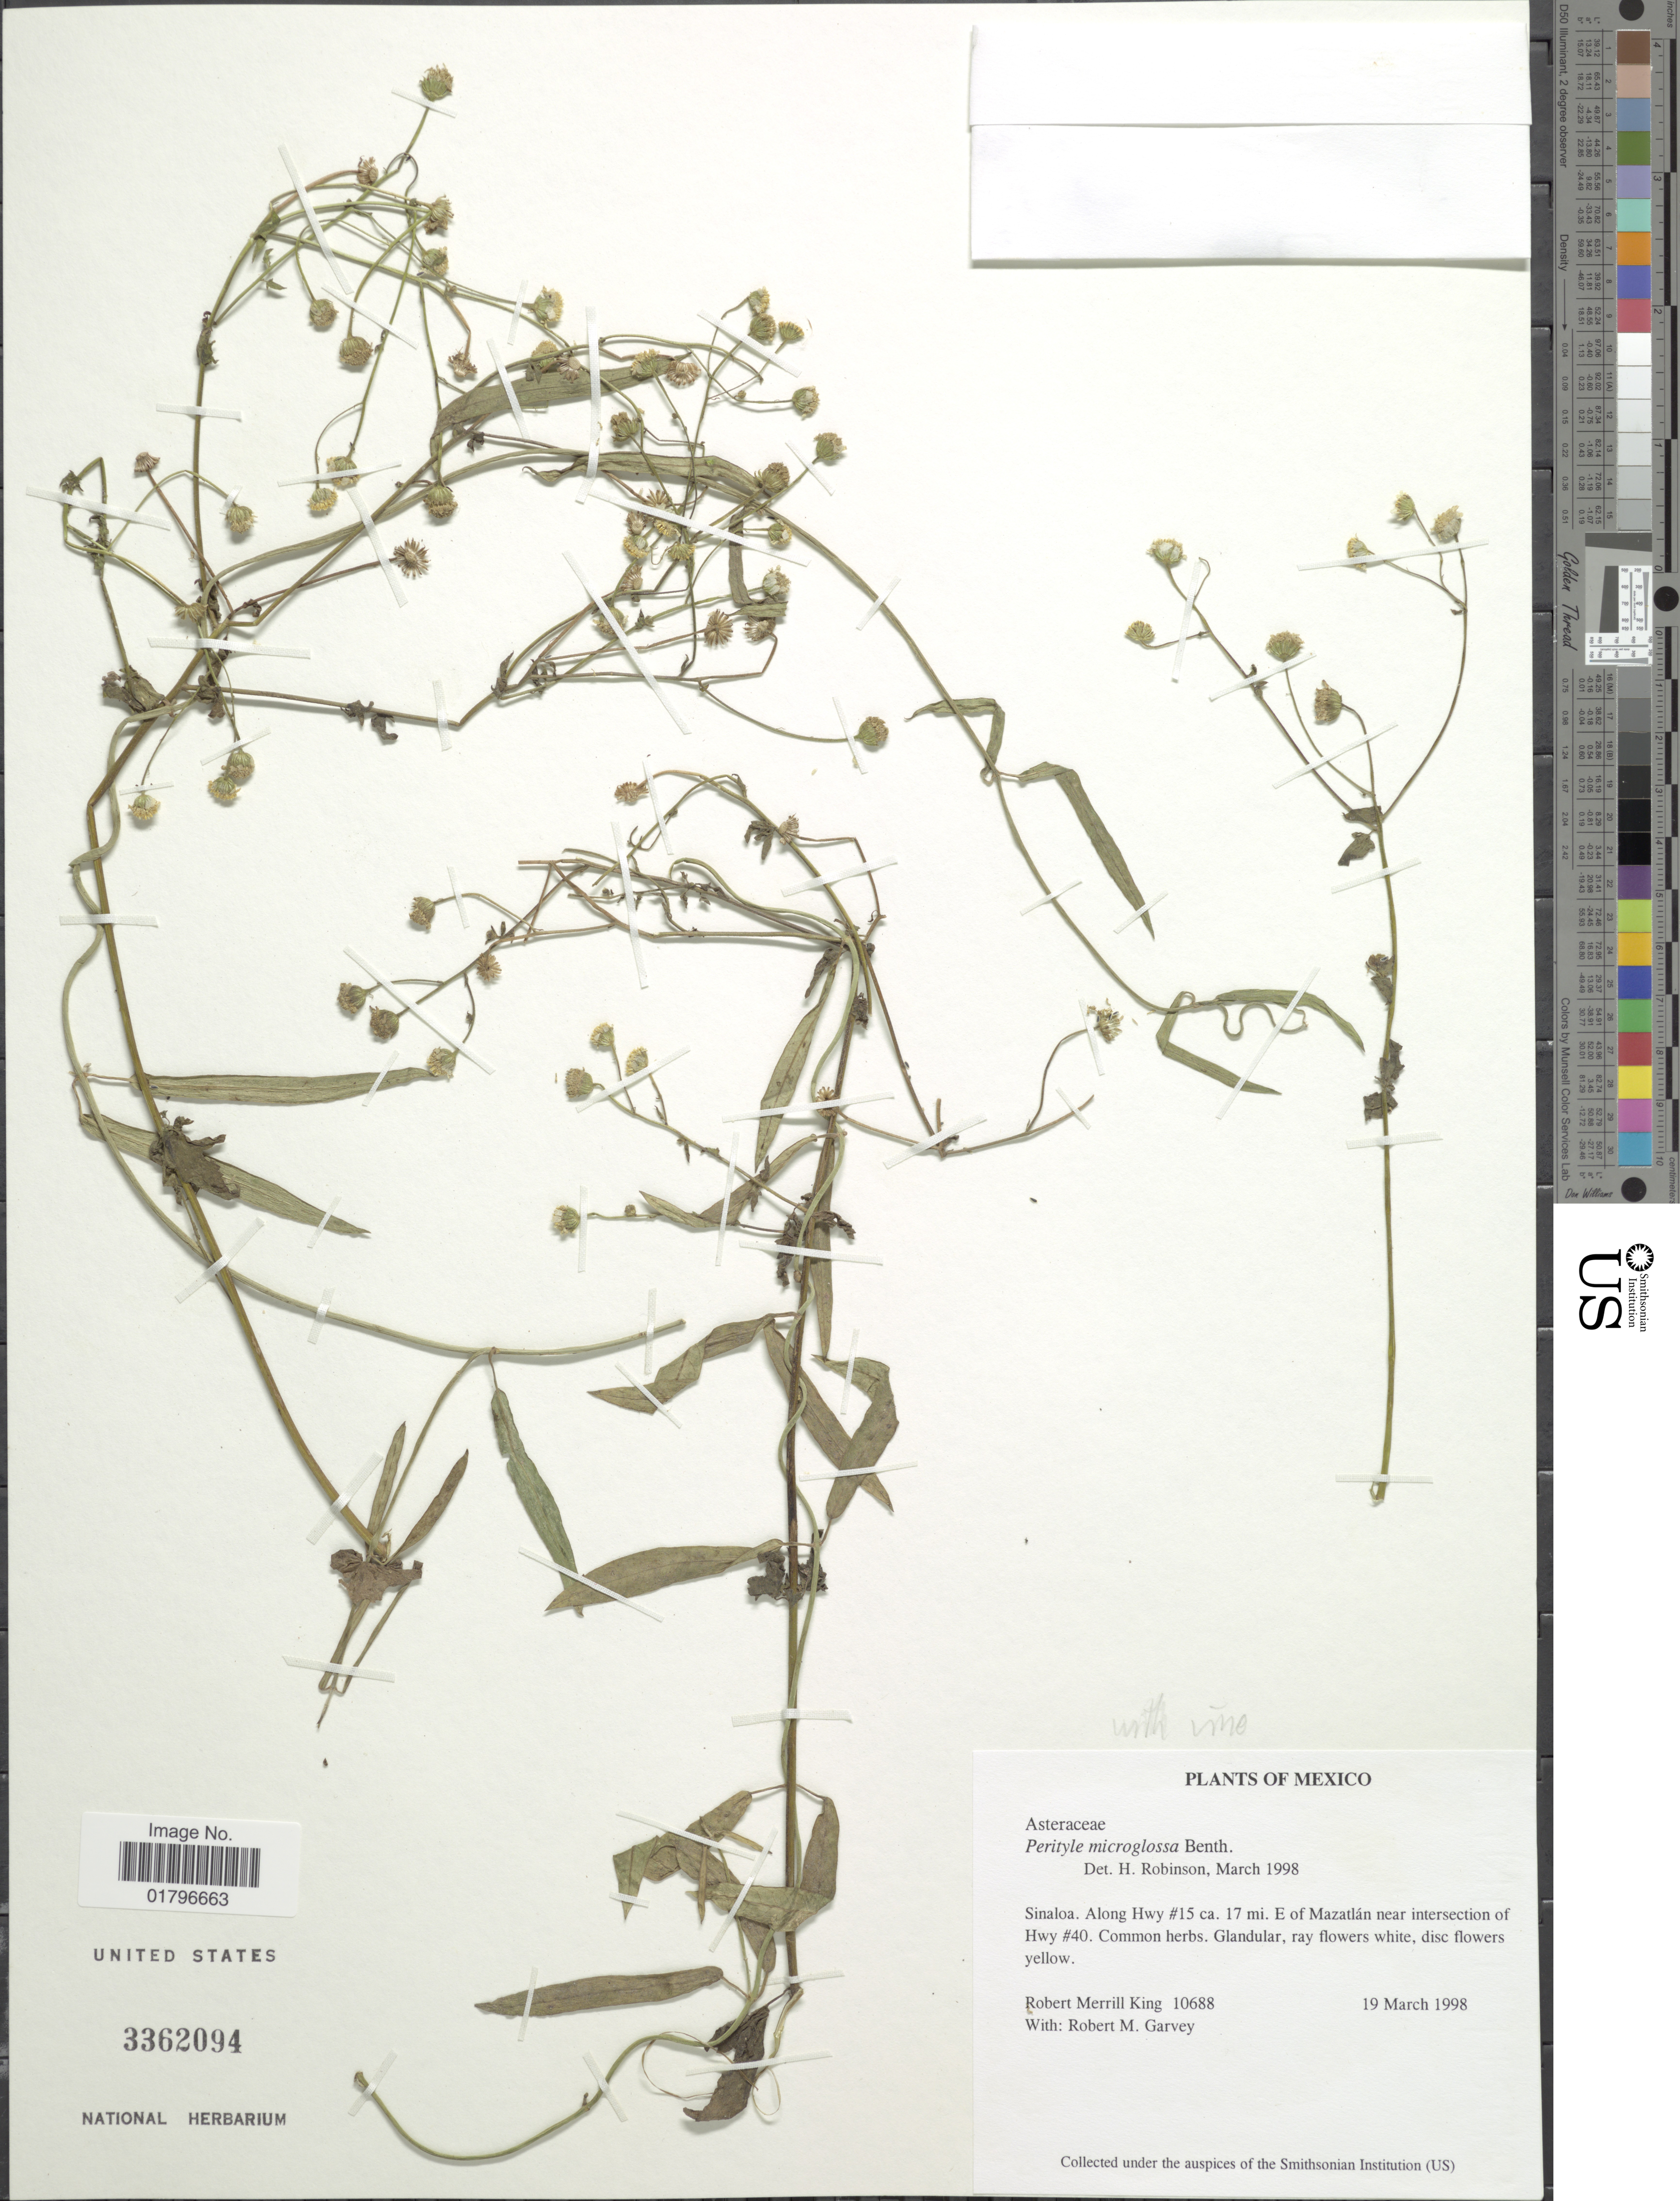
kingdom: Plantae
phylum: Tracheophyta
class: Magnoliopsida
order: Asterales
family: Asteraceae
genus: Perityle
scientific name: Perityle microglossa var. microglossa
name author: Benth.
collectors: R. M. King & R. Garvey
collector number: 10688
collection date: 1998-03-19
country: Mexico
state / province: Sinaloa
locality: Sinaloa. Along Hwy #15 ca. 17 mi. E of Mazatlán near intersection of Hwy #40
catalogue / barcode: US 3362094